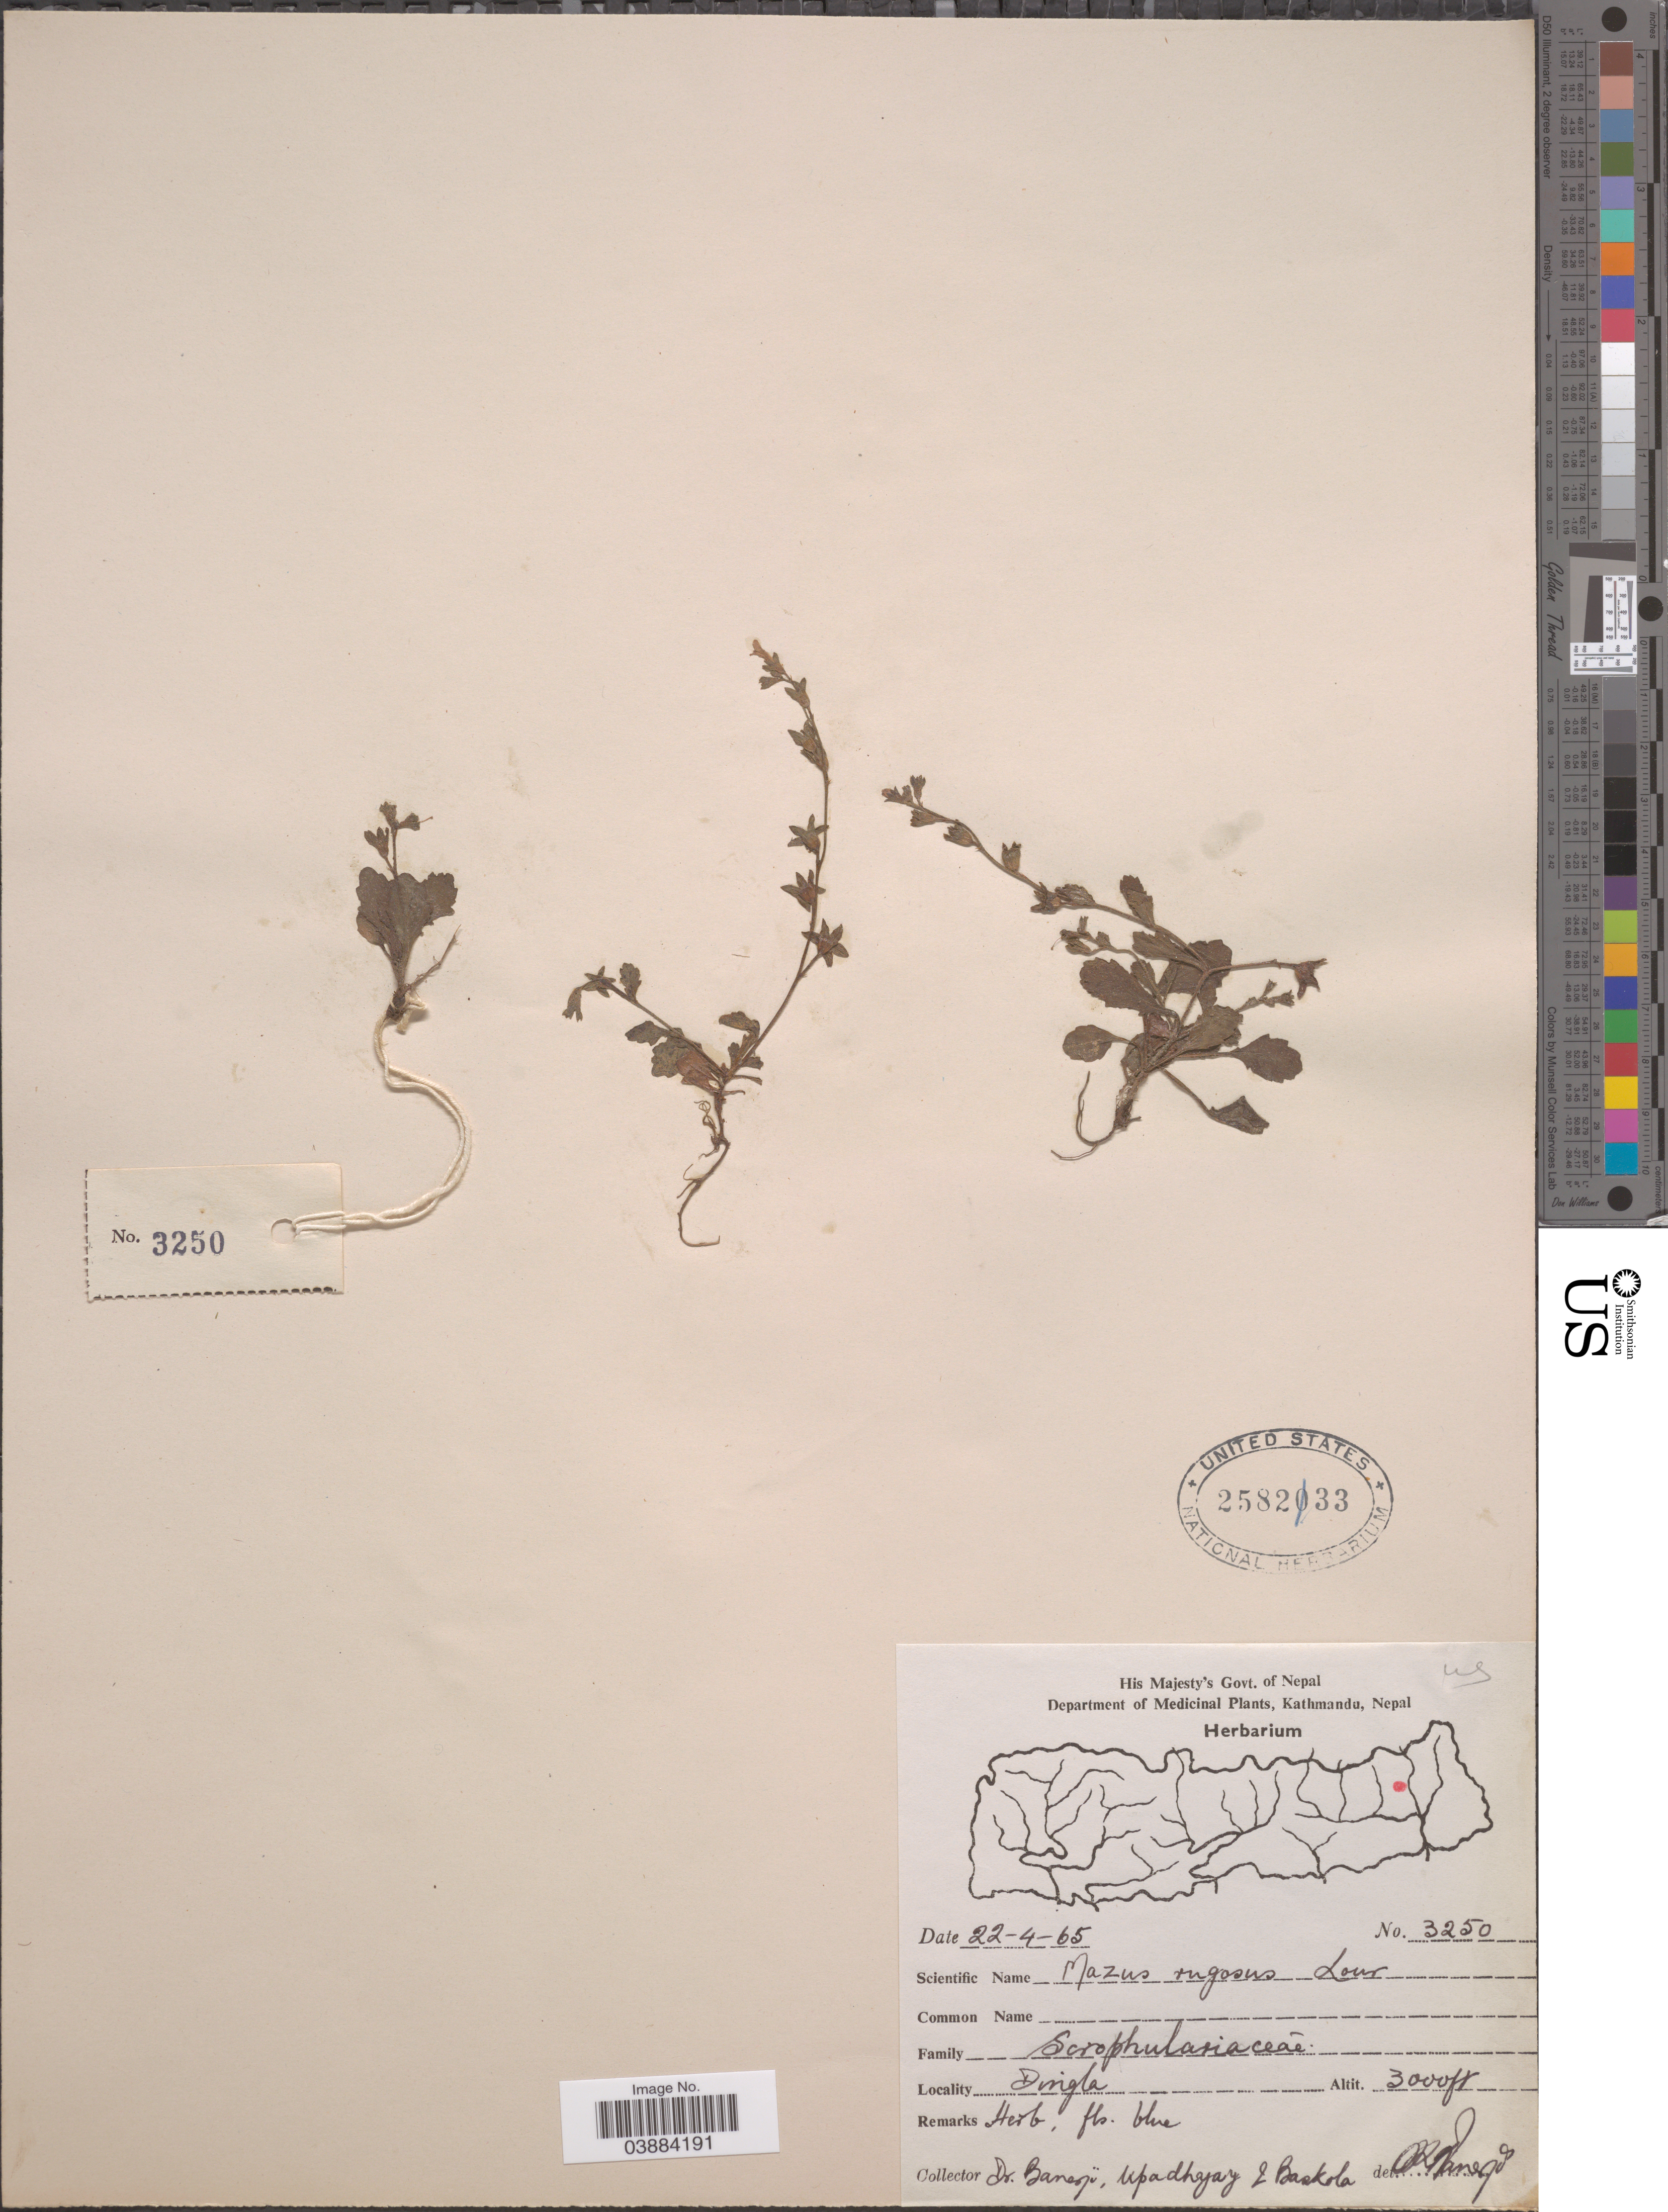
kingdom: Plantae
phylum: Tracheophyta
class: Magnoliopsida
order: Lamiales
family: Mazaceae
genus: Mazus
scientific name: Mazus pumilus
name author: (Burm. f.) Steenis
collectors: -. Banerji, Upadhyay, -- & Baskola, --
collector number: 3250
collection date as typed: Transcribed d/m/y: 22/4/65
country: Nepal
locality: Dingla.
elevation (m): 914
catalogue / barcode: US 2582133